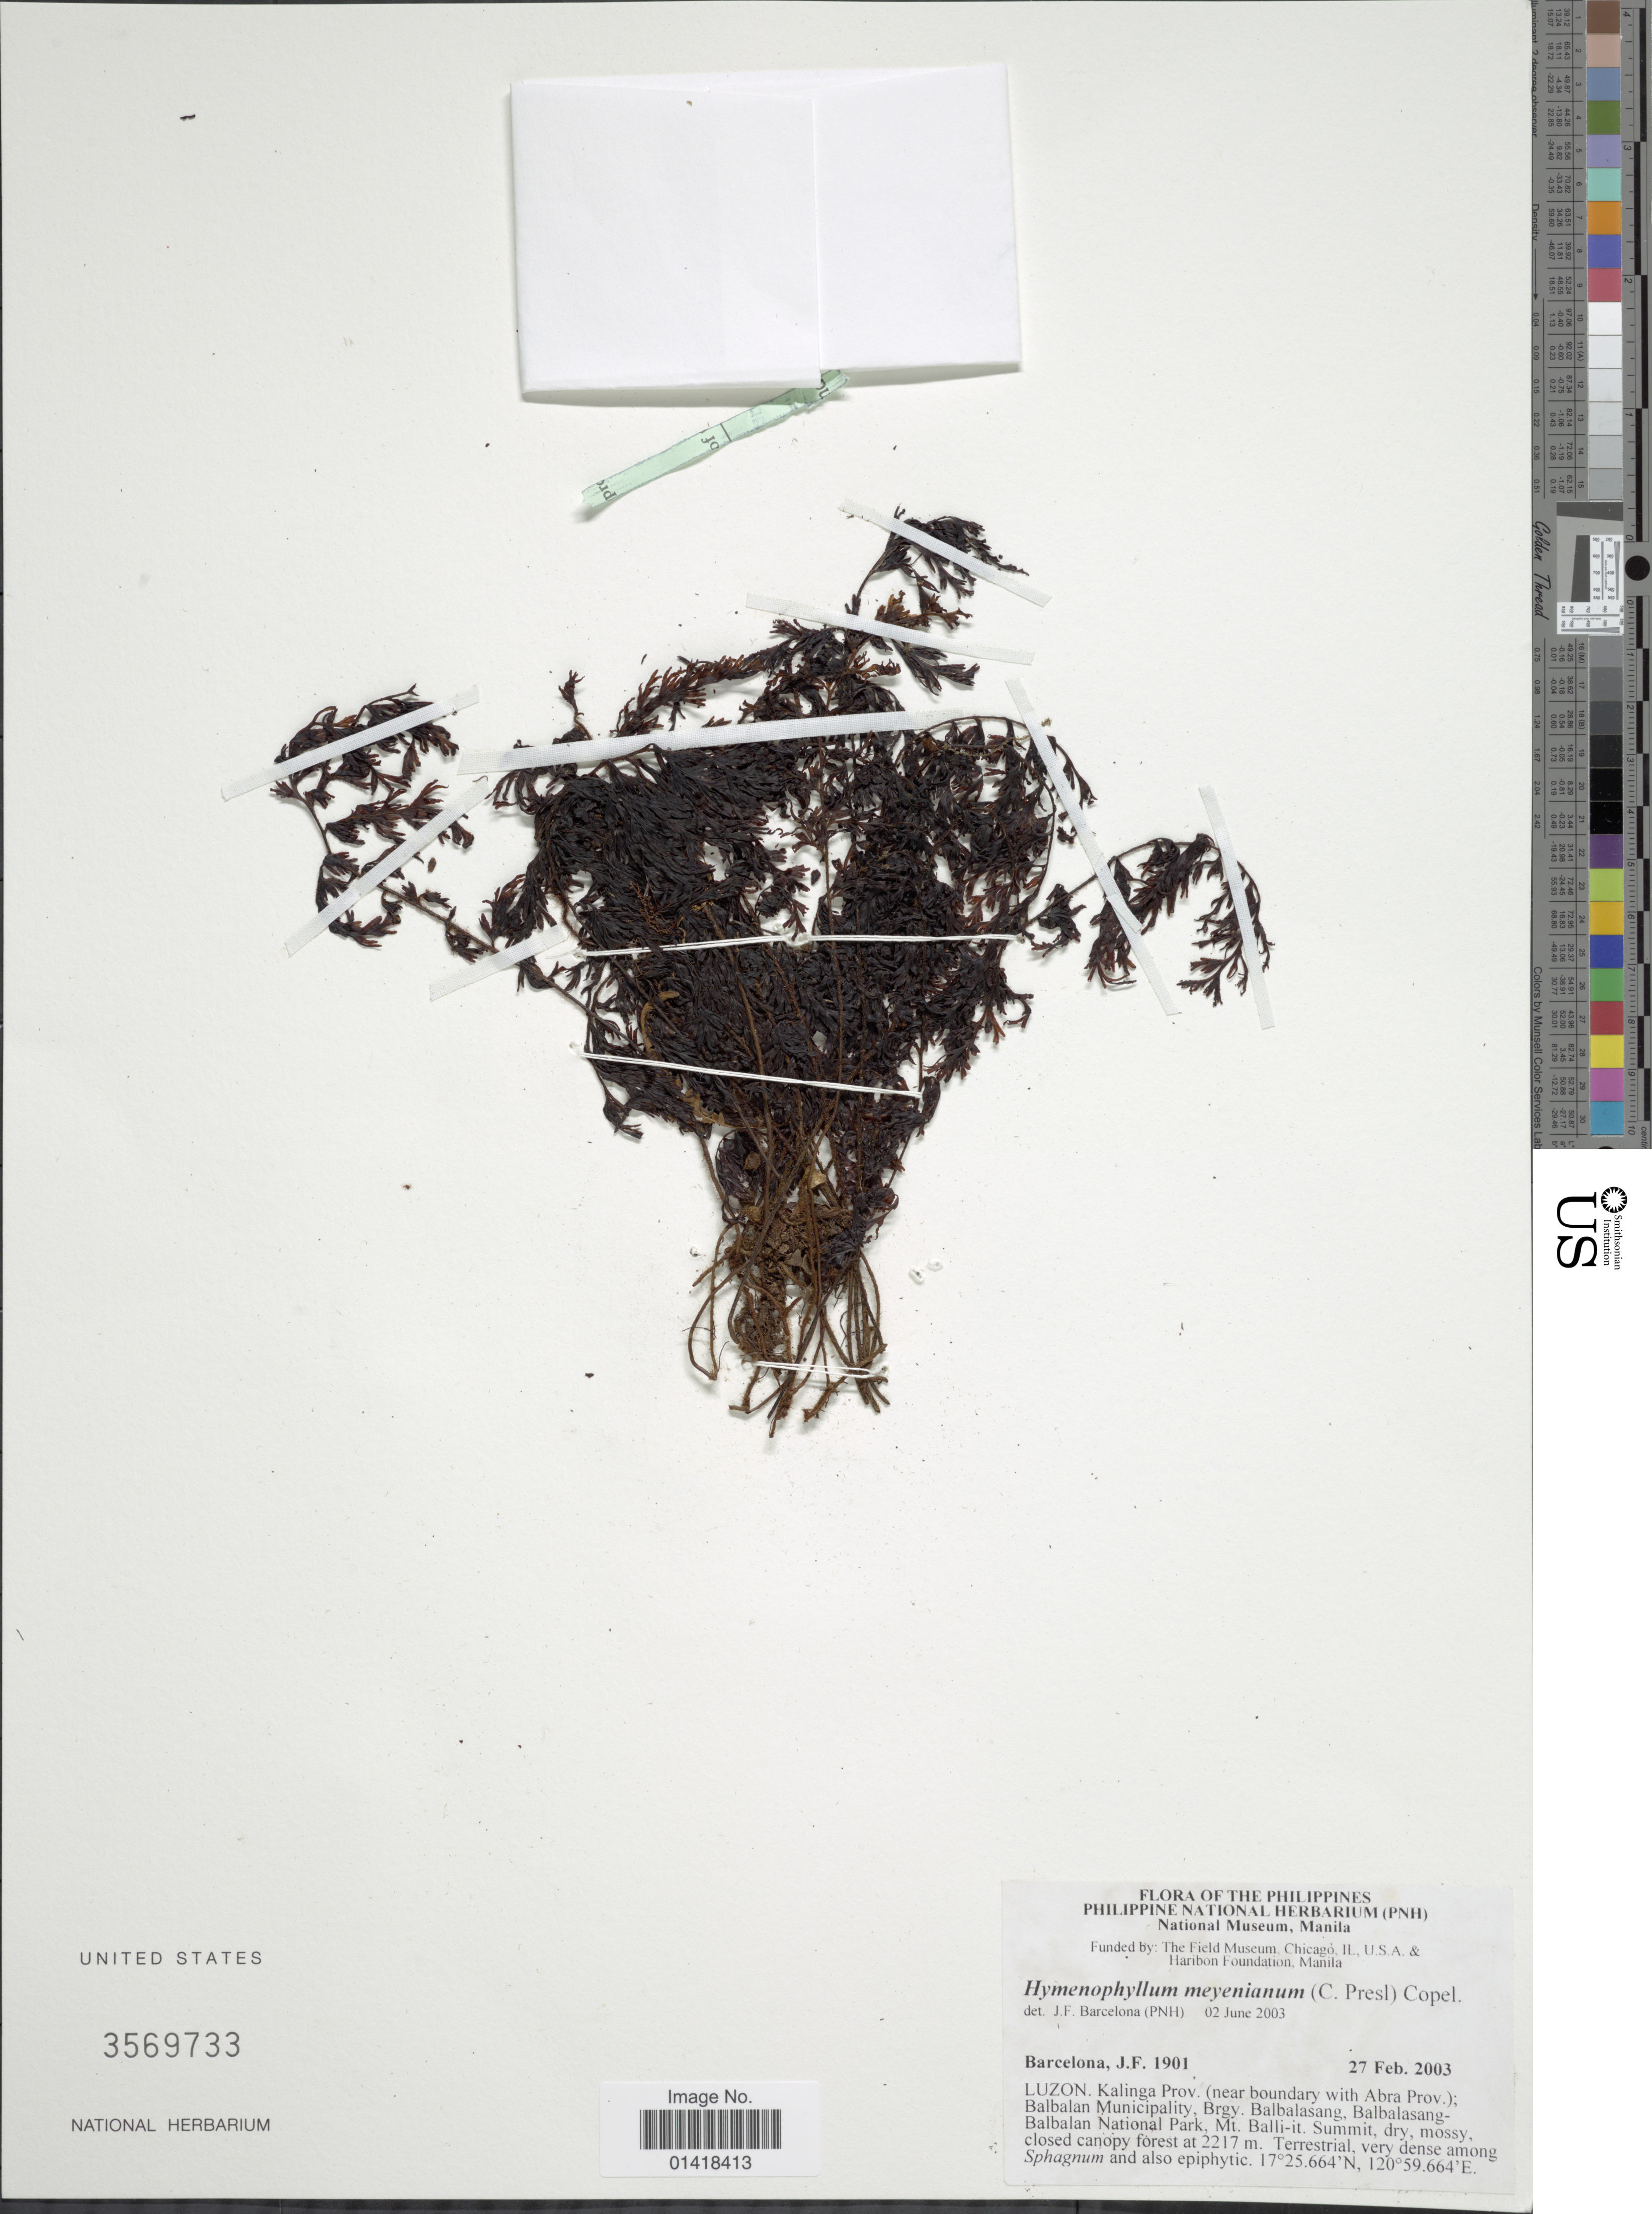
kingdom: Plantae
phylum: Tracheophyta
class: Polypodiopsida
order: Hymenophyllales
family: Hymenophyllaceae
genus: Hymenophyllum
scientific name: Hymenophyllum meyenianum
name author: (C. Presl) Copel.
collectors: J. F. Barcelona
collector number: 1901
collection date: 2003-02-27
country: Philippines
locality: The Philippines. Luzon Prov. (near boundary with Abra Prov.); Balbalan Municipality, Brgy. Balbalasang, Balbalasang-Balbalan national Park, Mt. Balli-it. Summit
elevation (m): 2217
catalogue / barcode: US 3569733